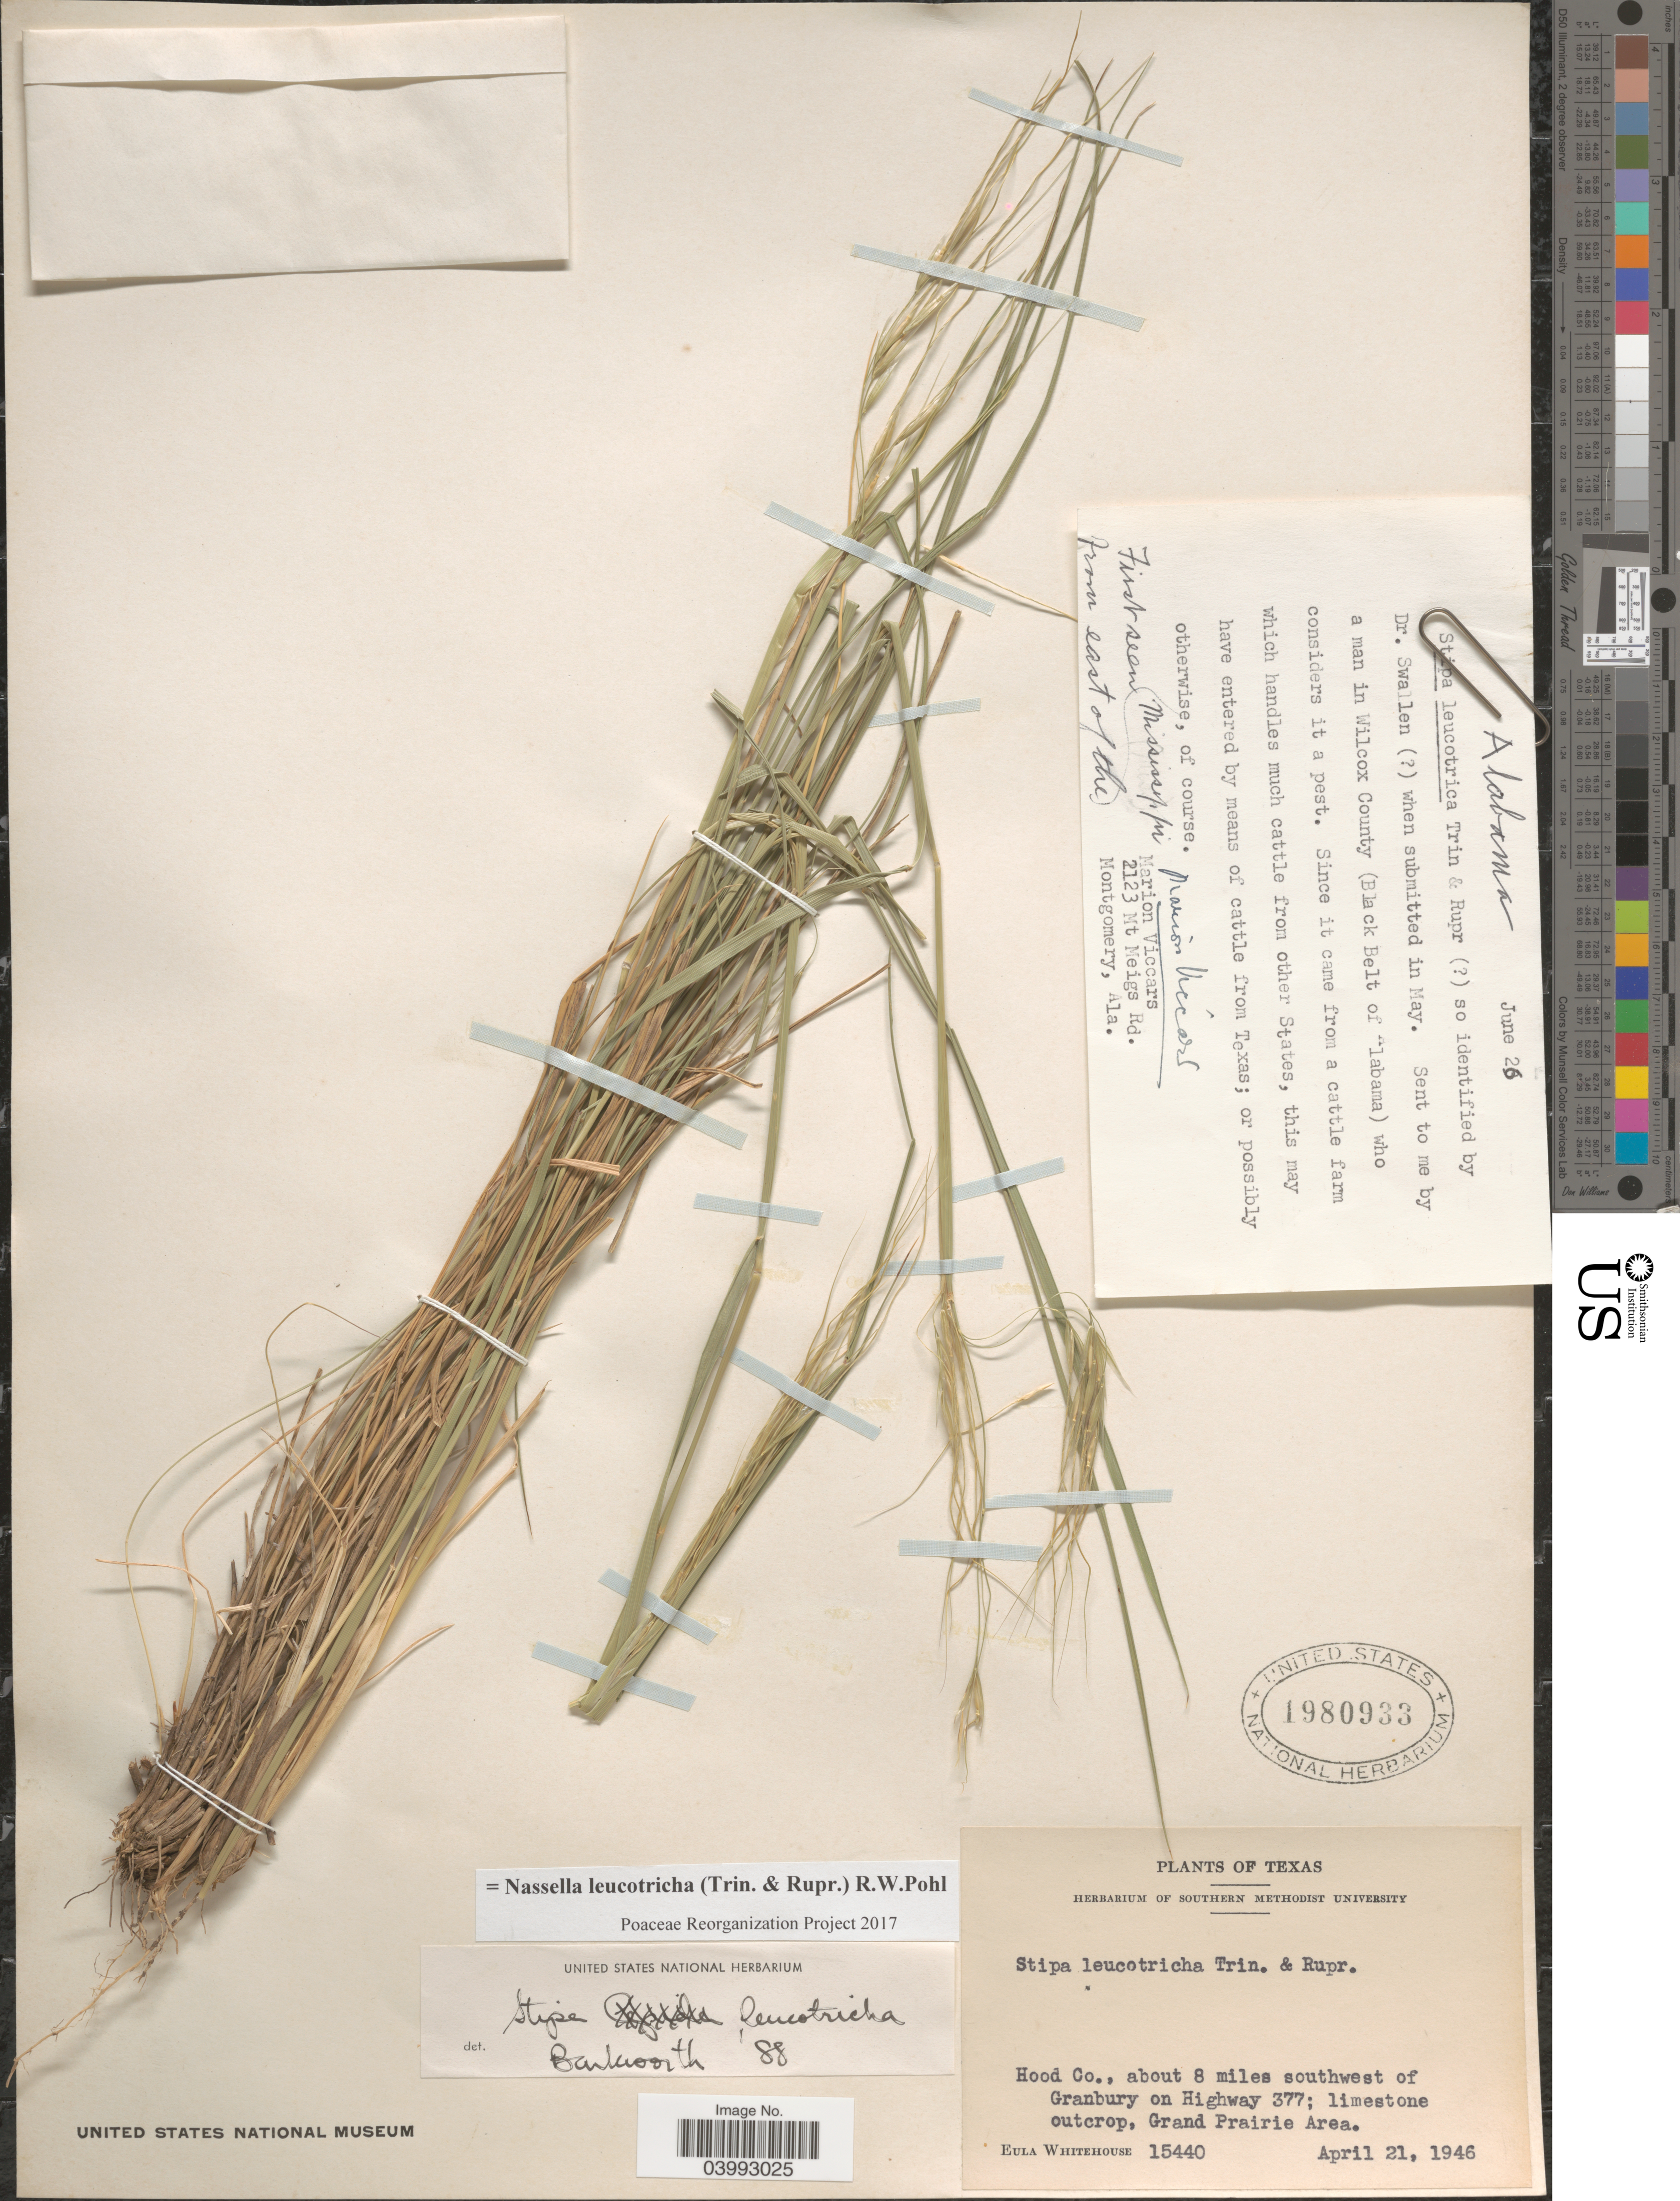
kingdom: Plantae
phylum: Tracheophyta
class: Liliopsida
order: Poales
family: Poaceae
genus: Nassella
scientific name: Nassella leucotricha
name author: (Trin. & Rupr.) R.W. Pohl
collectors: E. Whitehouse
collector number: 15440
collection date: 1946-04-21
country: United States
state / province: Texas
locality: Hood Co., about 8 miles southwest of Granbury on Highway 377; limestone outcrop, Grand Prairie Area.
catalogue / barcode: US 1980933